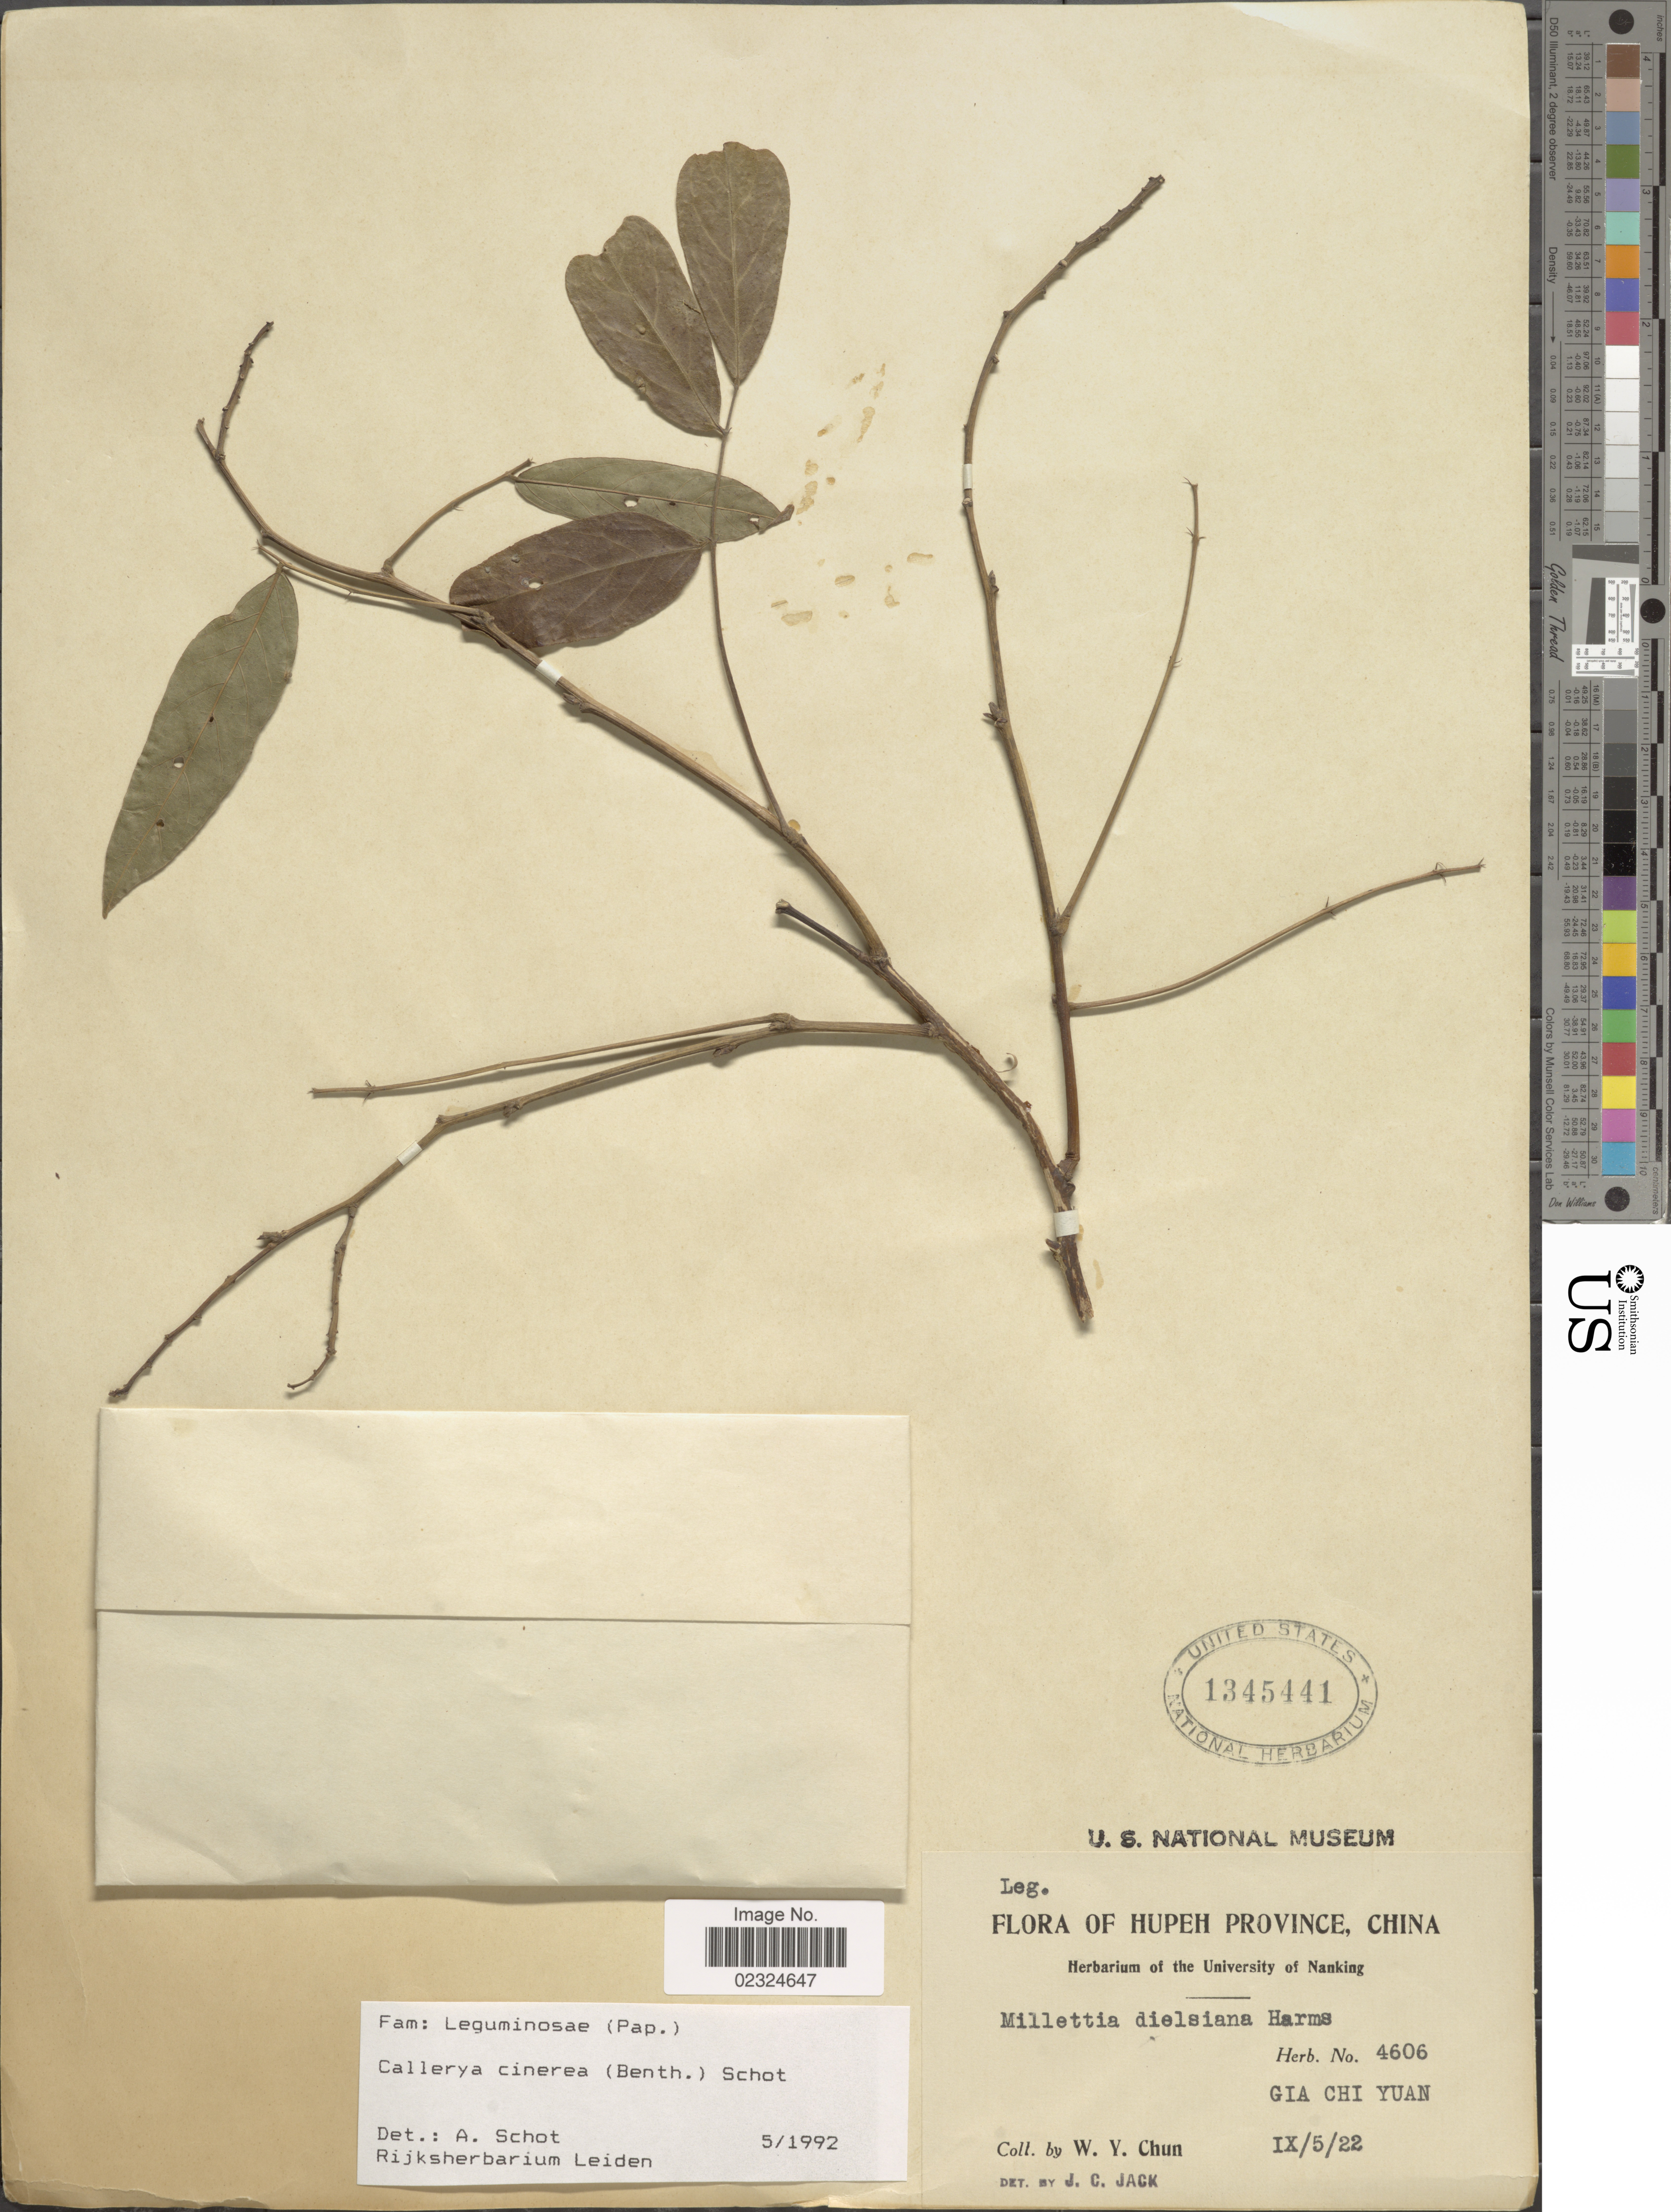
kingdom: Plantae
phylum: Tracheophyta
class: Magnoliopsida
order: Fabales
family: Fabaceae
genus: Callerya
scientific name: Callerya cinerea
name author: (Benth.) Schot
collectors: W. Y. Chun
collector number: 4606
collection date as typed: Transcribed d/m/y: 5/9/22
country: China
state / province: Hubei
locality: Hupeh Province, Gia Chi Yuan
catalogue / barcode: US 1345441